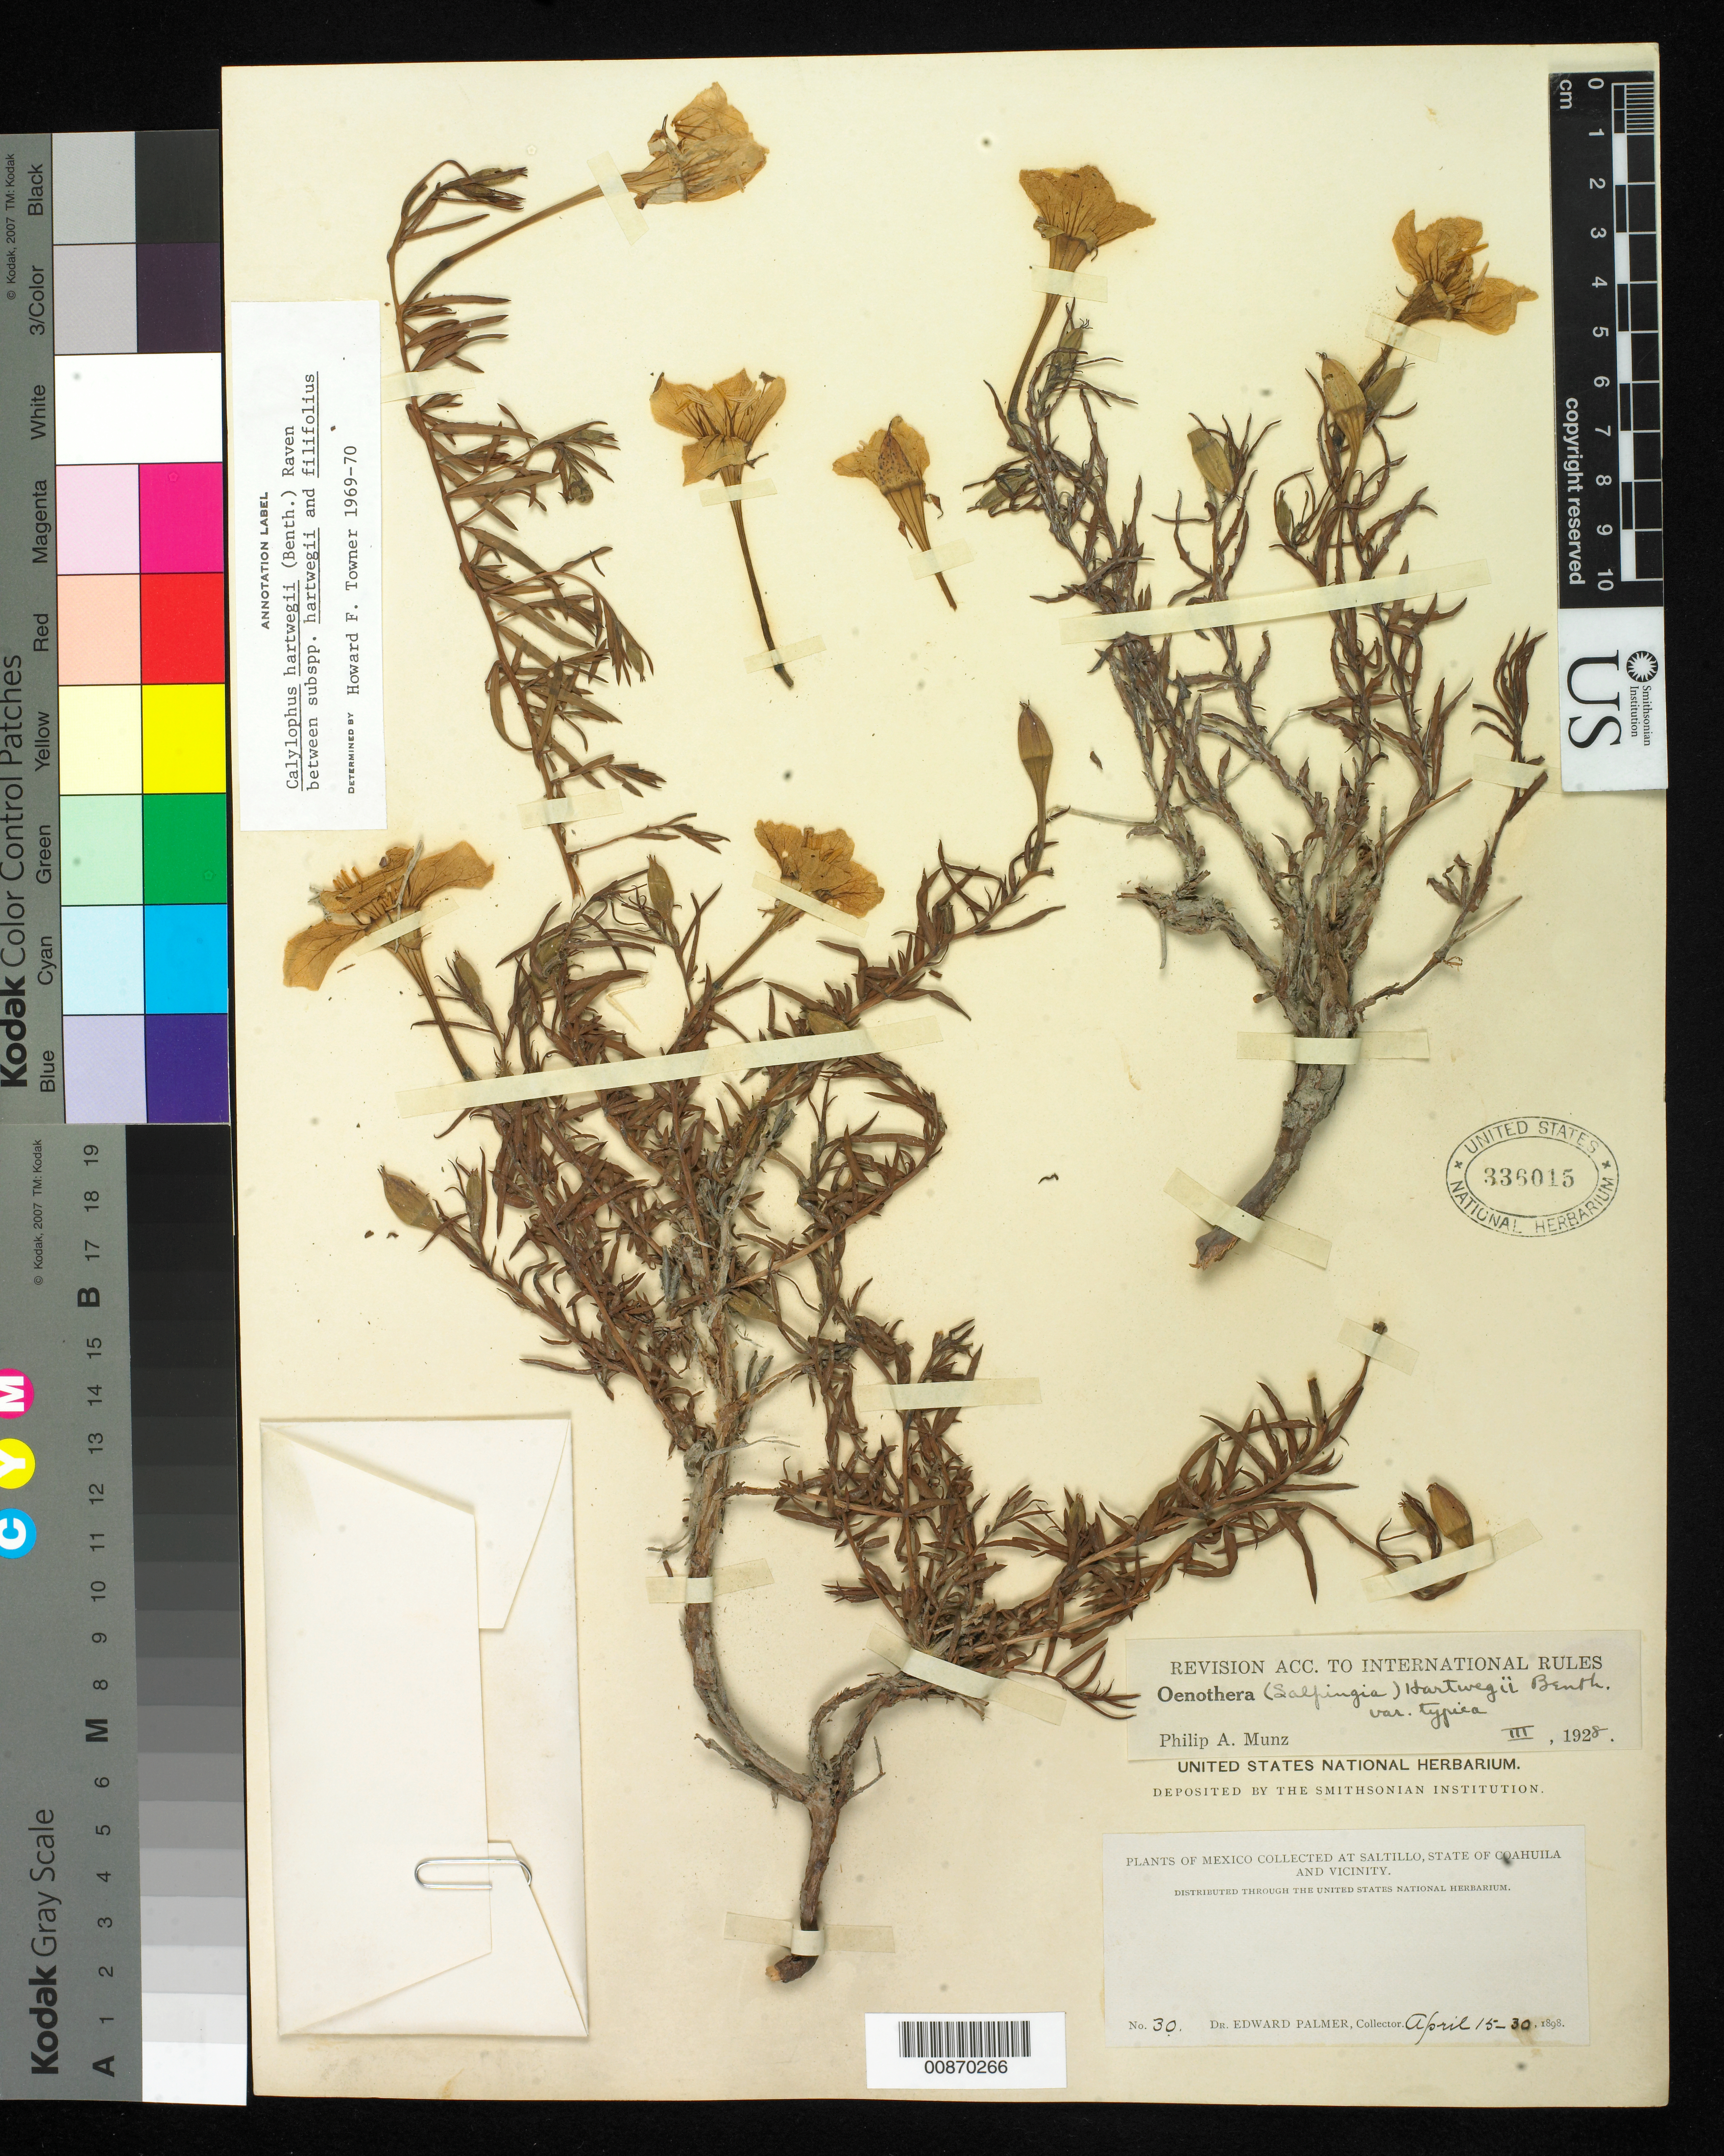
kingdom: Plantae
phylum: Tracheophyta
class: Magnoliopsida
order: Myrtales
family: Onagraceae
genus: Oenothera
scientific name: Oenothera hartwegii subsp. filifolia x O. hartwegii subsp. pubescens (A. Gray) W.L. Wagner & Hoch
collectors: E. Palmer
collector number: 30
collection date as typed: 15 Apr 1898 to 30 Apr 1898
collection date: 1898-04-15/1898-04-30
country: Mexico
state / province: Coahuila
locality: Saltillo, Coahuila and vicinity.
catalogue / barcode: US 336015